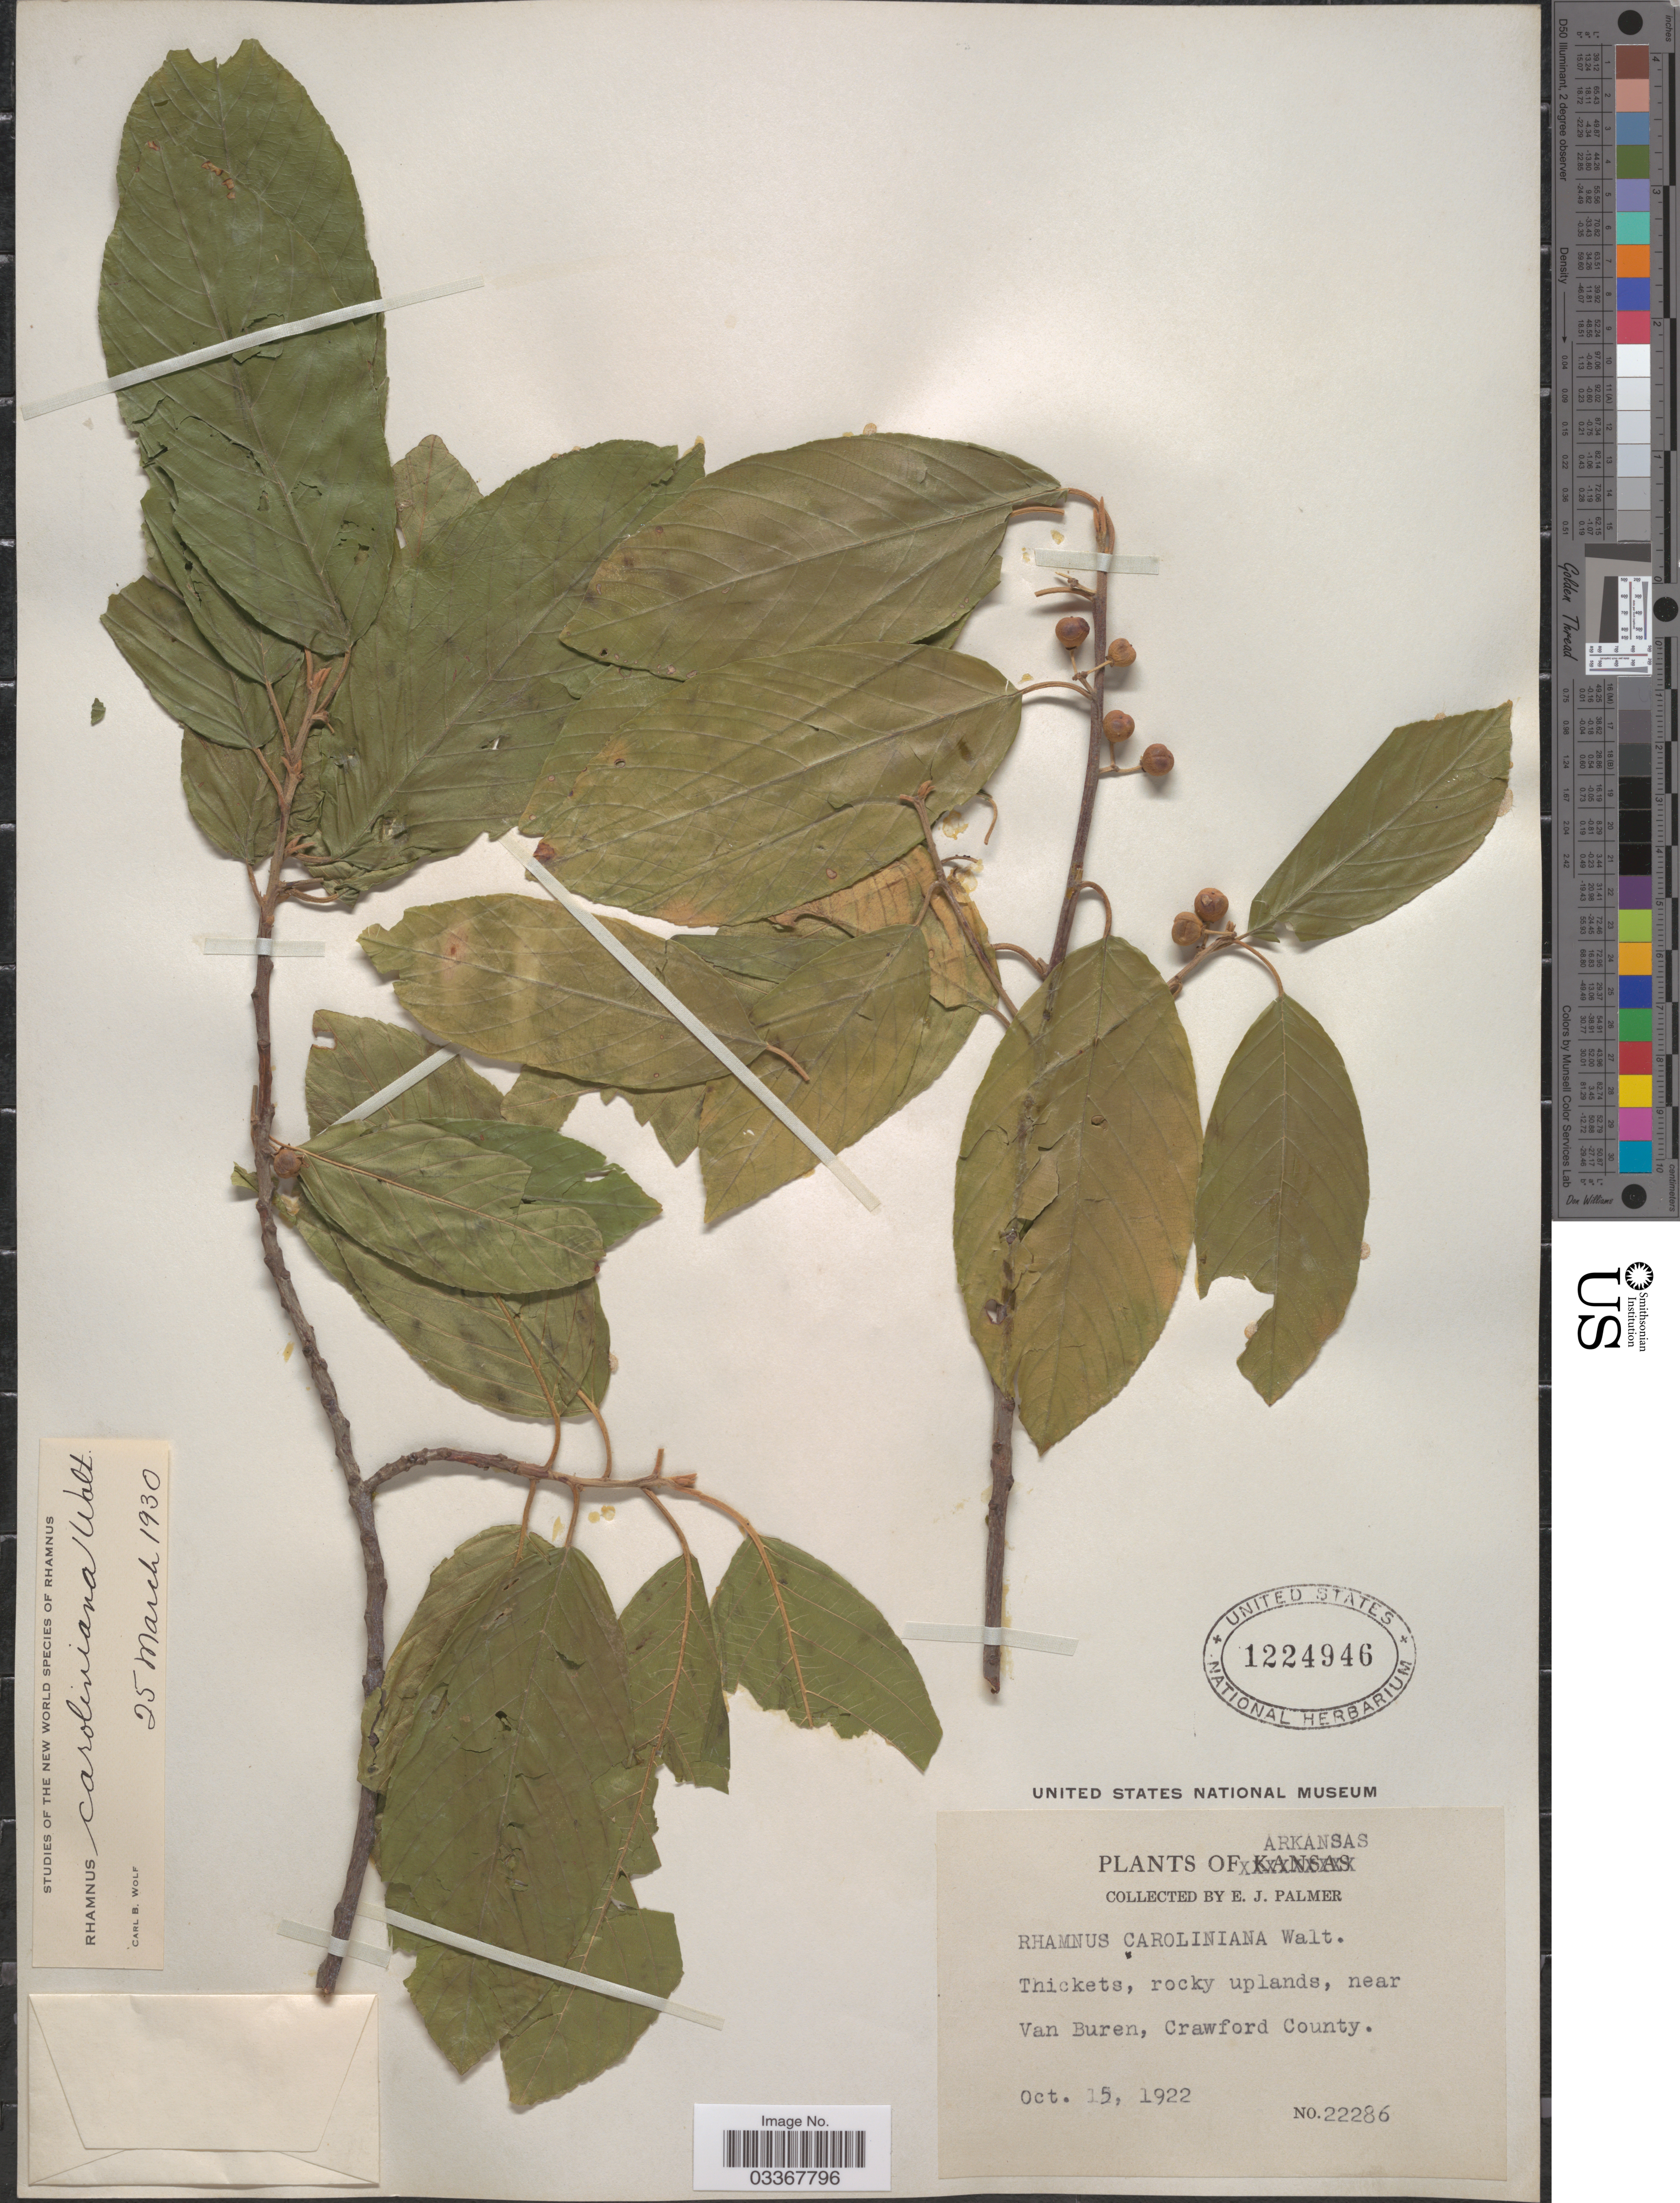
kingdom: Plantae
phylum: Tracheophyta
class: Magnoliopsida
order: Rosales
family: Rhamnaceae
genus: Frangula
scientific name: Frangula caroliniana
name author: (Walter) A. Gray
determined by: Strong, Mark T., (BOT), Smithsonian Institution - National Museum of Natural History (UNITED STATES)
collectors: E. J. Palmer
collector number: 22286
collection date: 1922-10-15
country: United States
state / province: Arkansas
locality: Near Van Buren, Crawford County.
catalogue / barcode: US 1224946